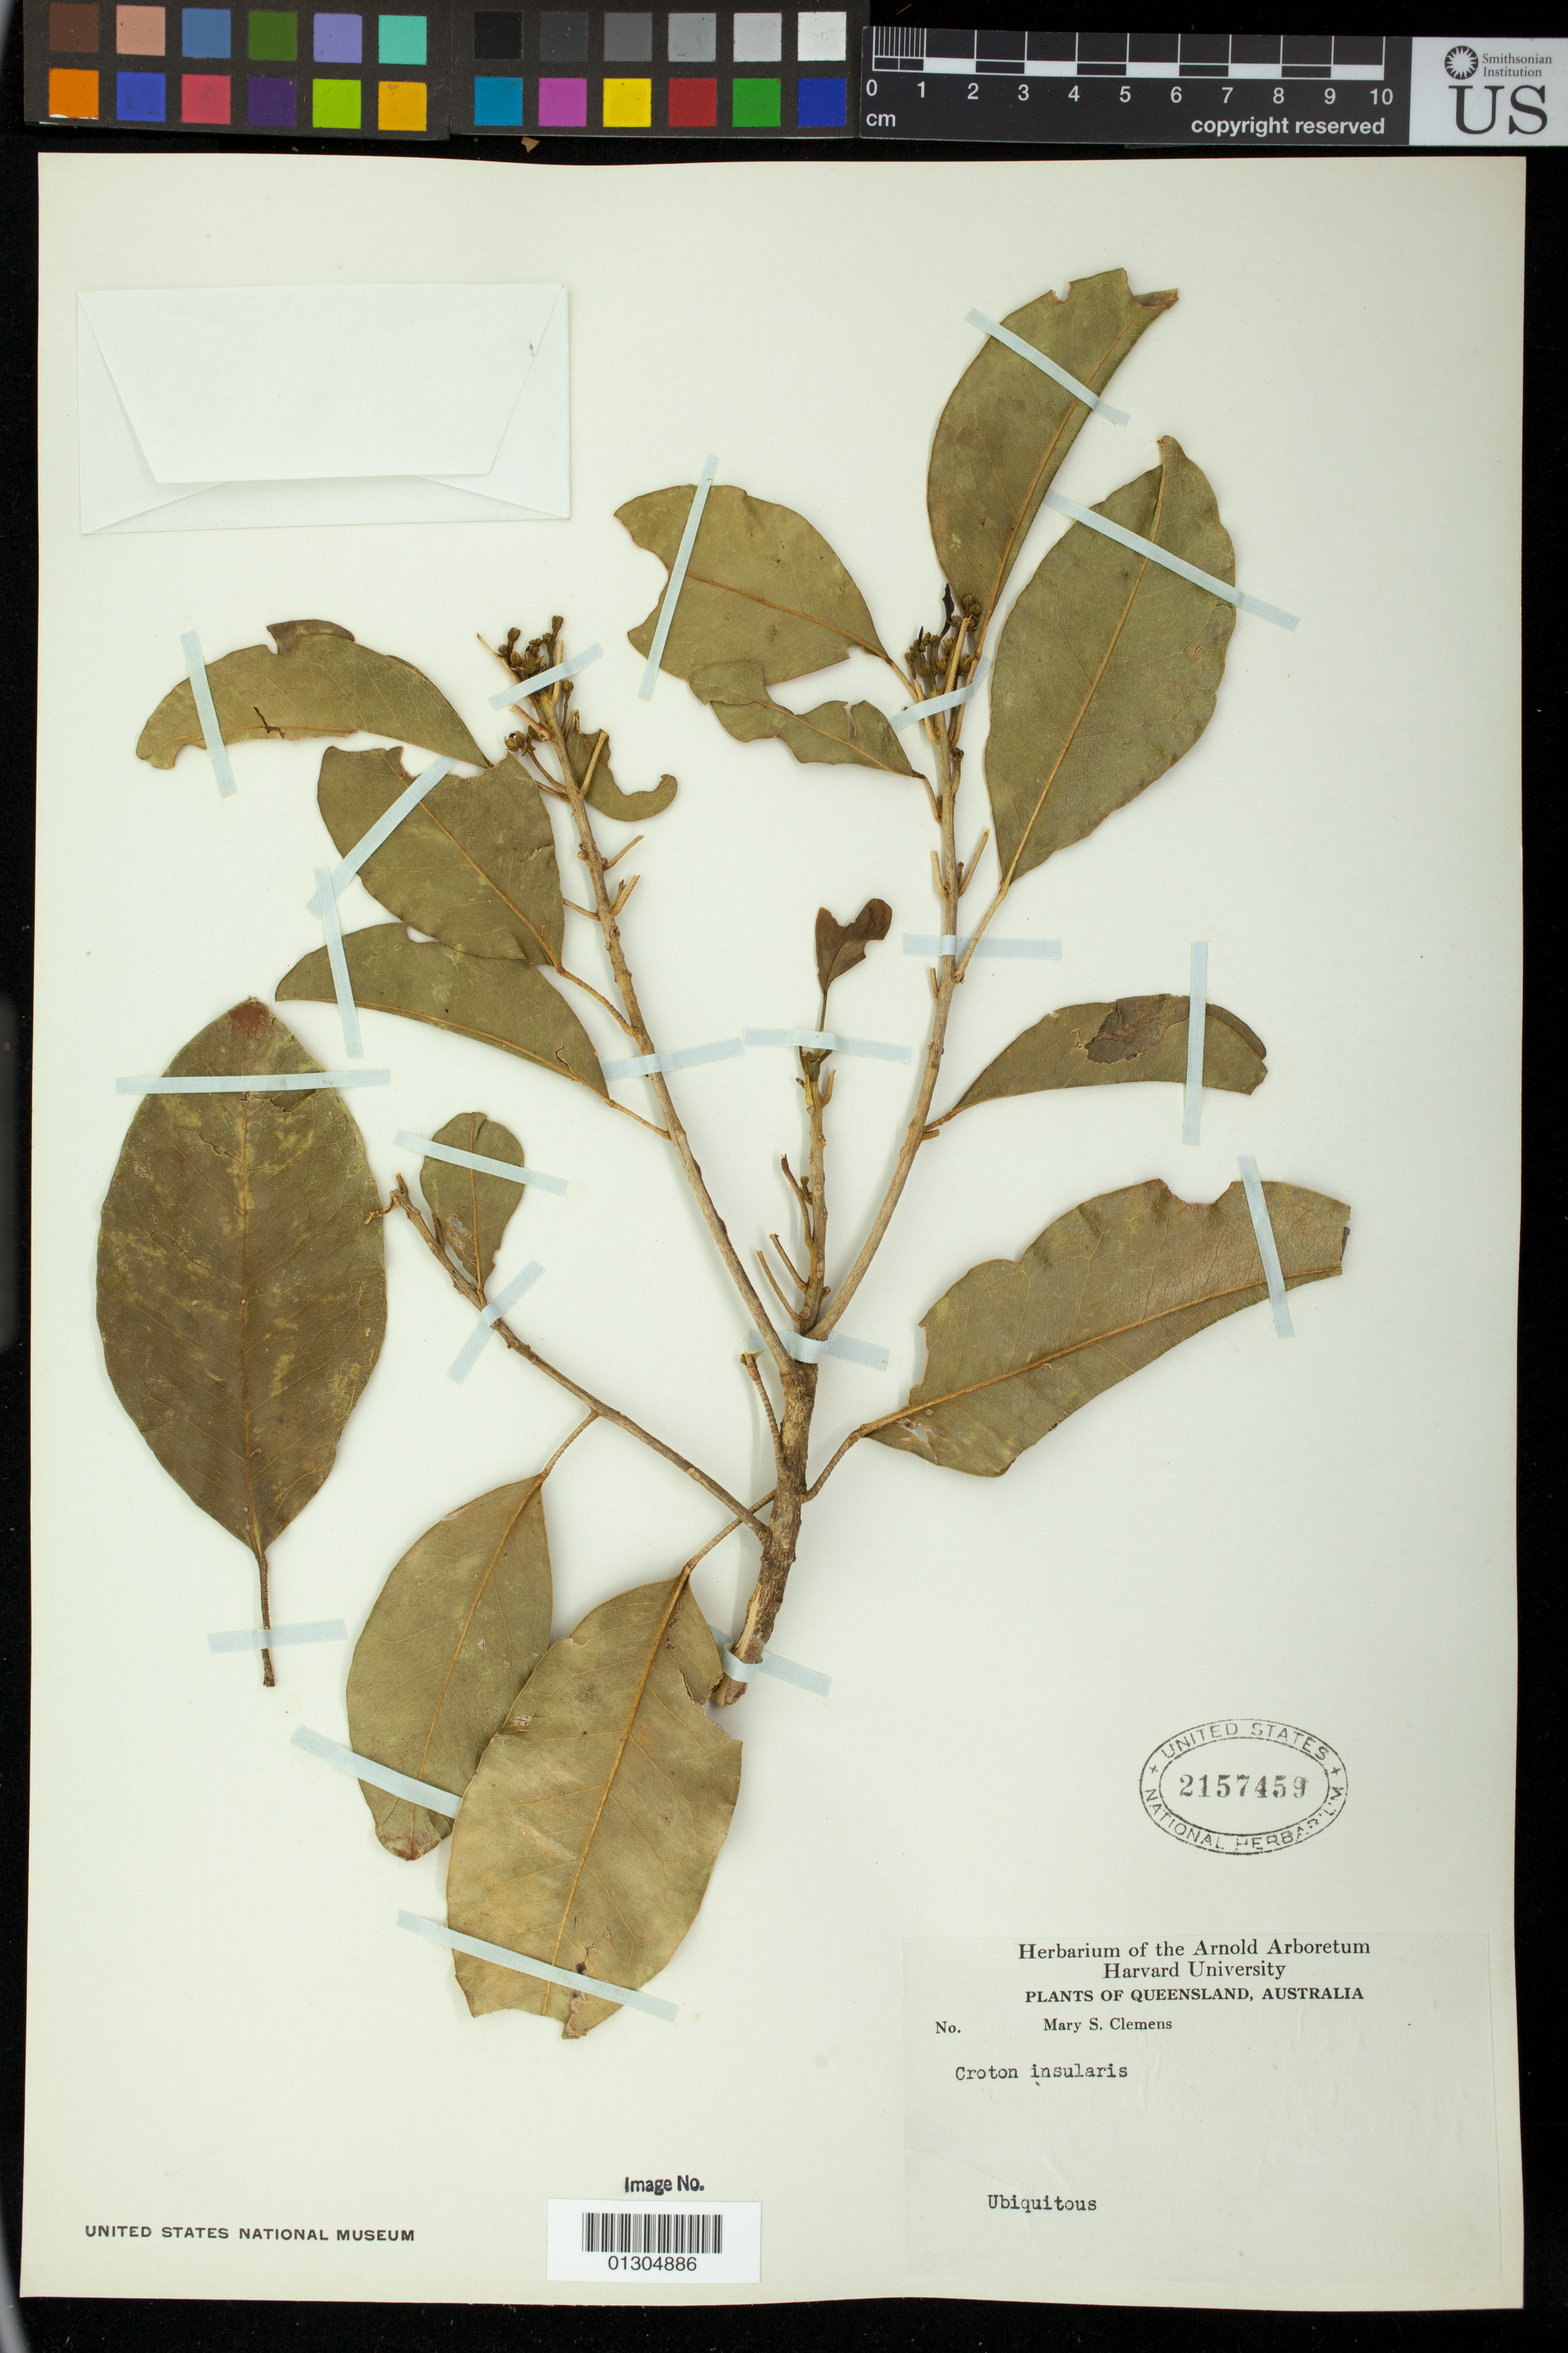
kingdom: Plantae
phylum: Tracheophyta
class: Magnoliopsida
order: Malpighiales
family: Euphorbiaceae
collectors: M. S. Clemens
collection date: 1950-01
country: Australia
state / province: Queensland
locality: North Queensland. Tully and vicinity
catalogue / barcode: US 2157459